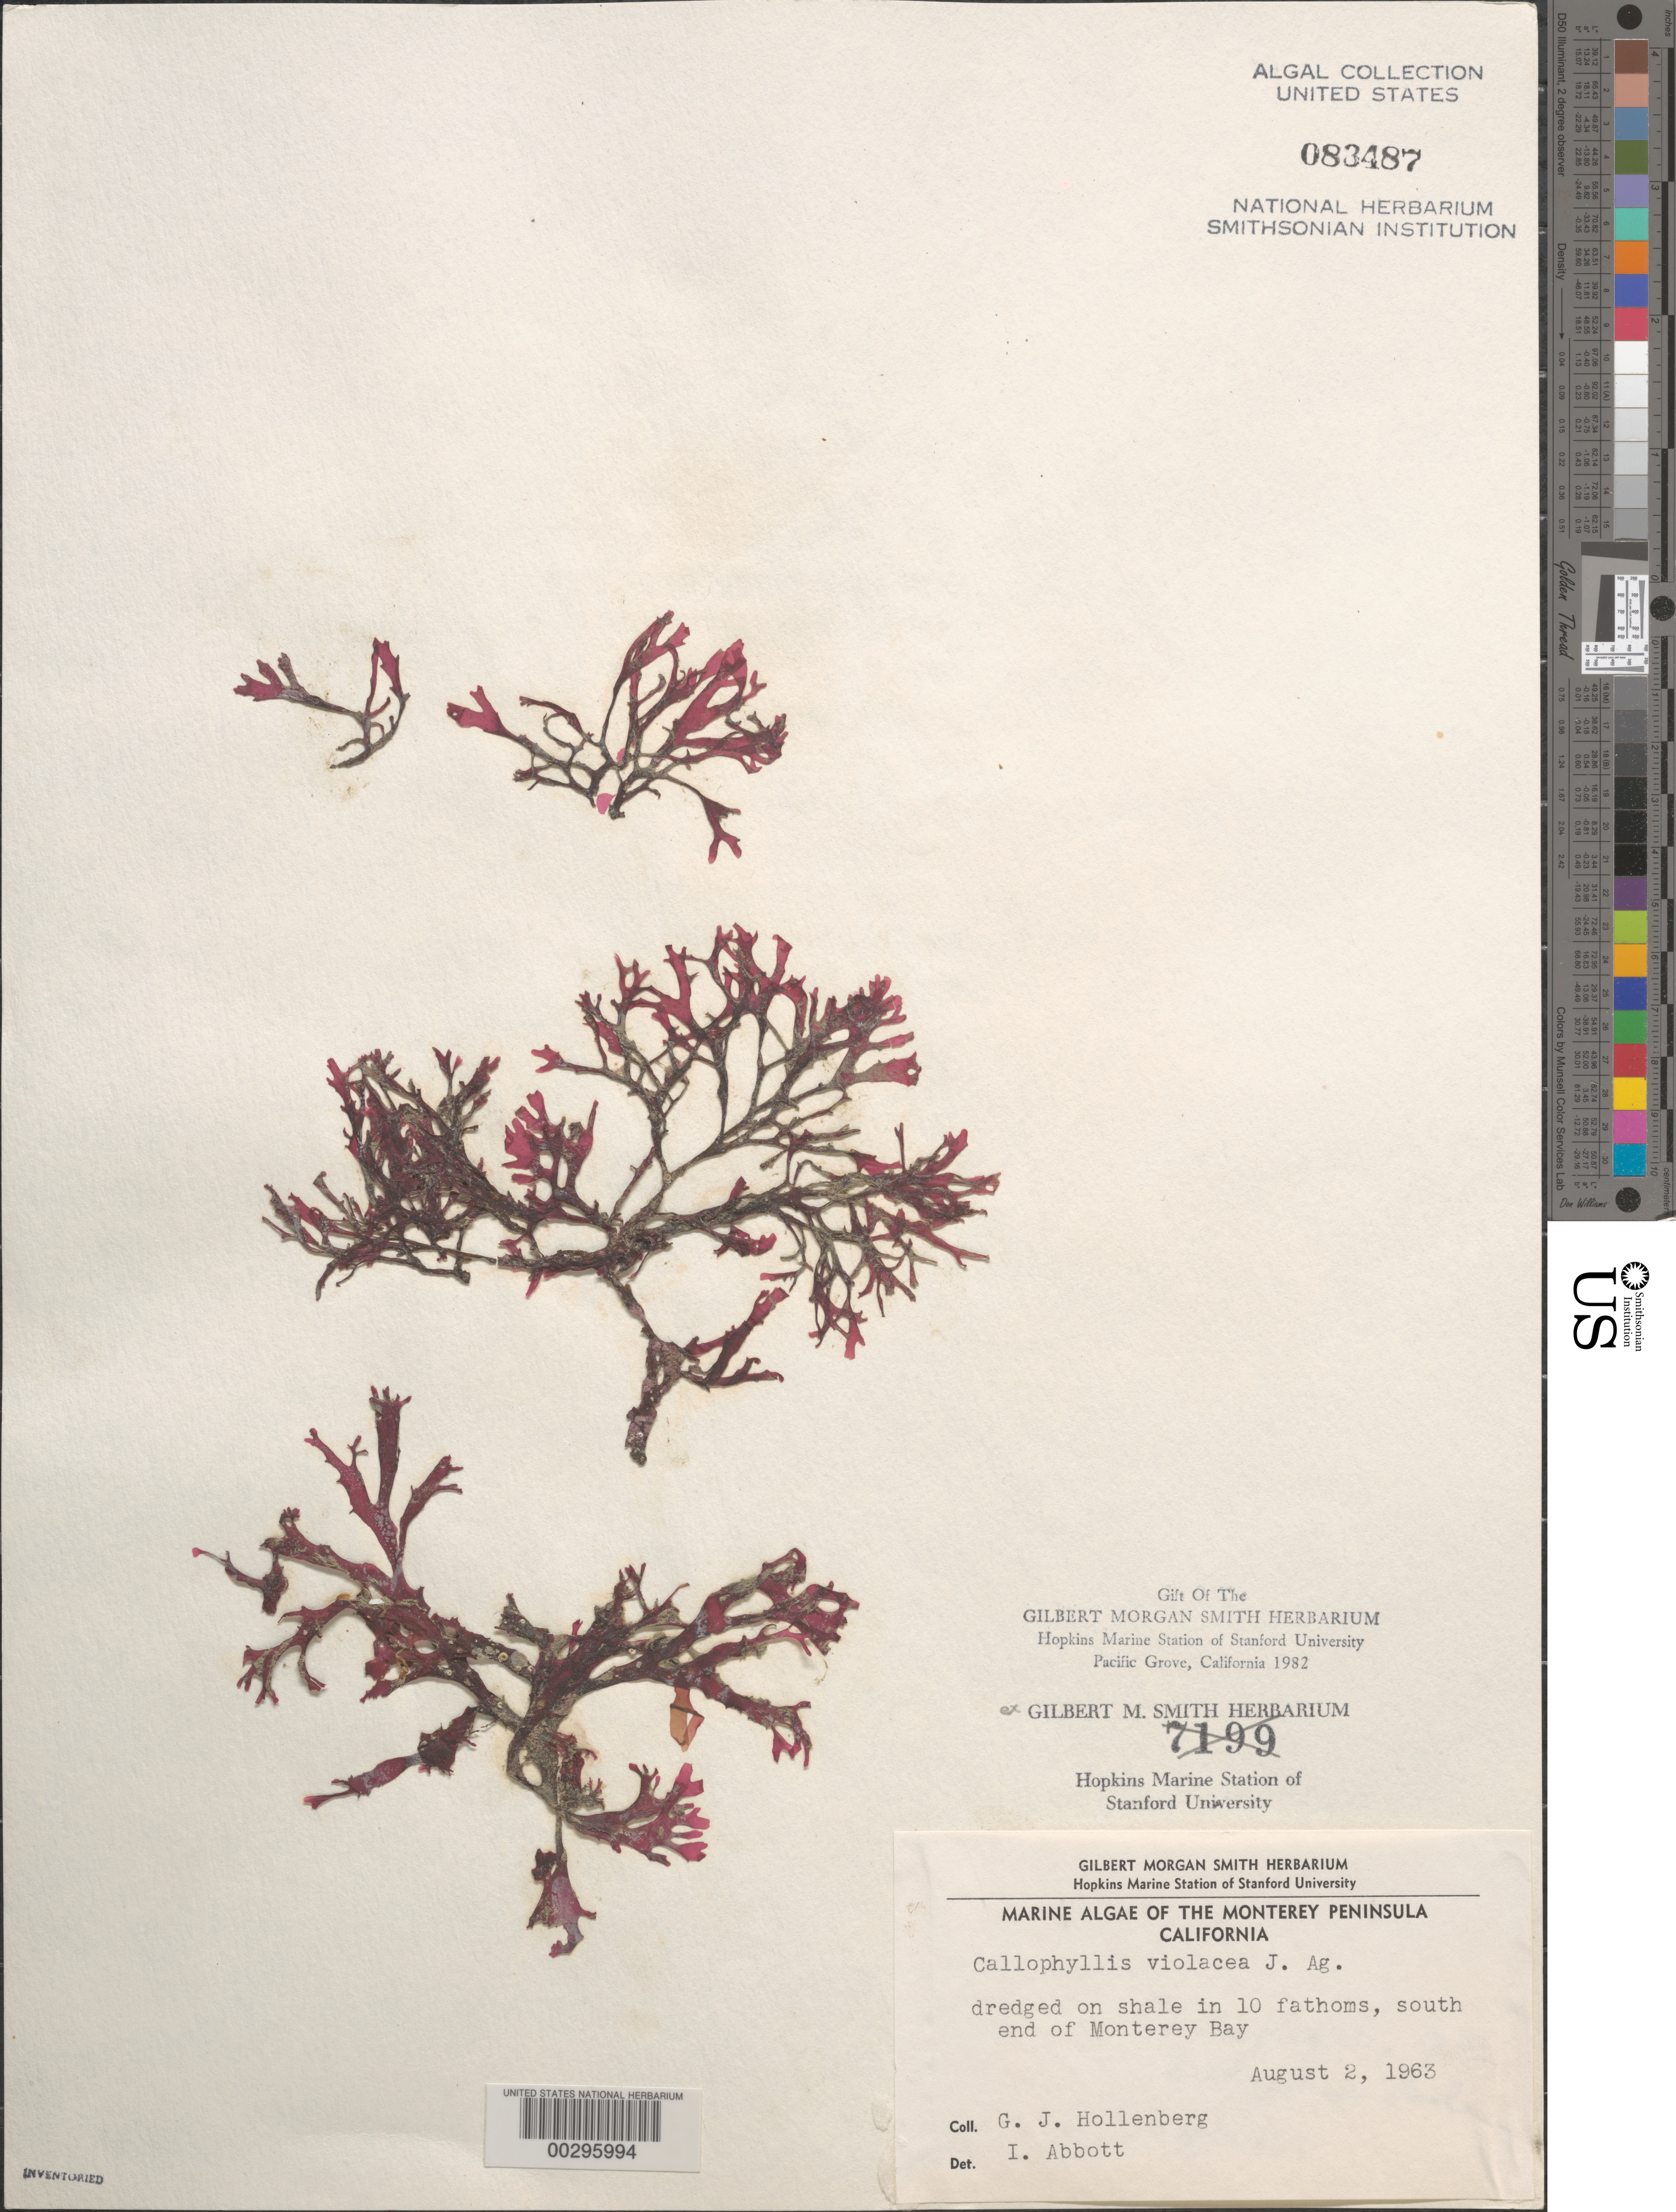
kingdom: Plantae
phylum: Rhodophyta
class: Florideophyceae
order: Gigartinales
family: Kallymeniaceae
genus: Callophyllis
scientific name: Callophyllis violacea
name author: J. Agardh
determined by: Abbott, Isabella A.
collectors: G. Hollenberg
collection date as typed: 02 Aug 1963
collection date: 1963-08-02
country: United States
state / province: California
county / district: Monterey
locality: Monterey Bay, south end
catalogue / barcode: US 83487